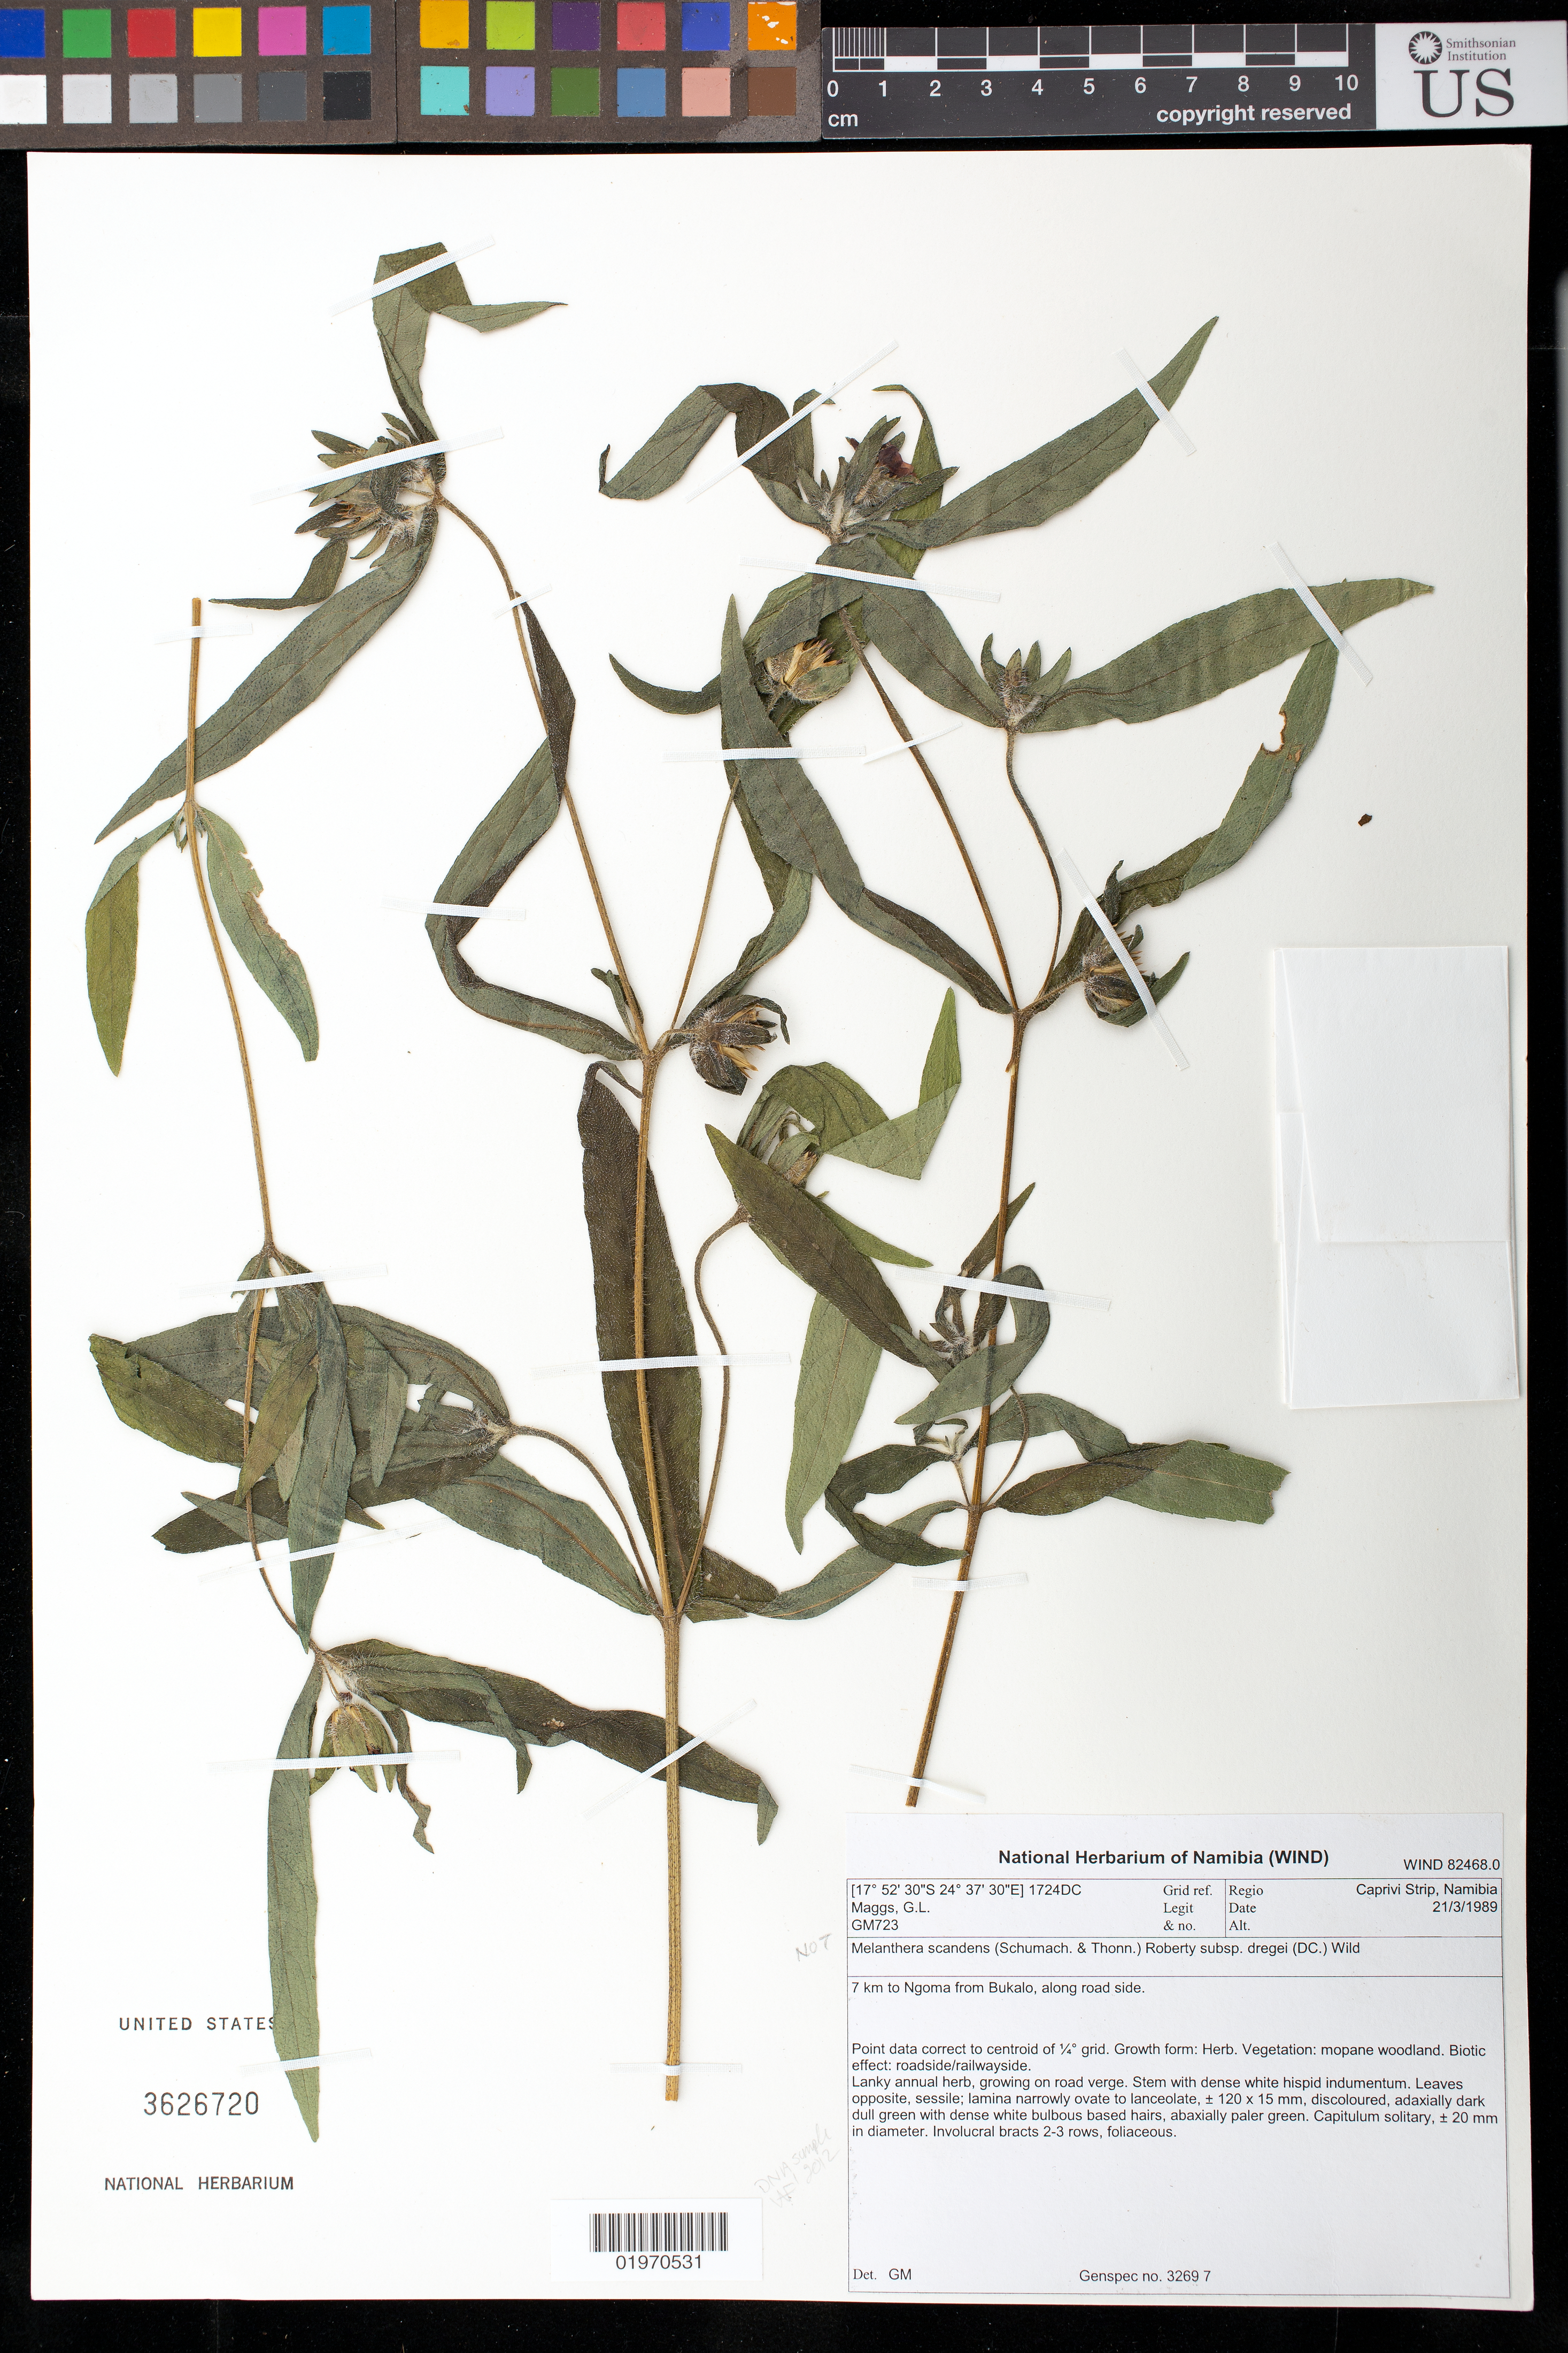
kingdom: Plantae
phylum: Tracheophyta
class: Magnoliopsida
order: Asterales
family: Asteraceae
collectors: G. L. Maggs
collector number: GM 723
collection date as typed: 21 Mar 1989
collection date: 1989-03-21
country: Namibia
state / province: Caprivi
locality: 7 km to Ngoma from Kukalo, along roadside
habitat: Roadside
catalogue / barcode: US 3626720